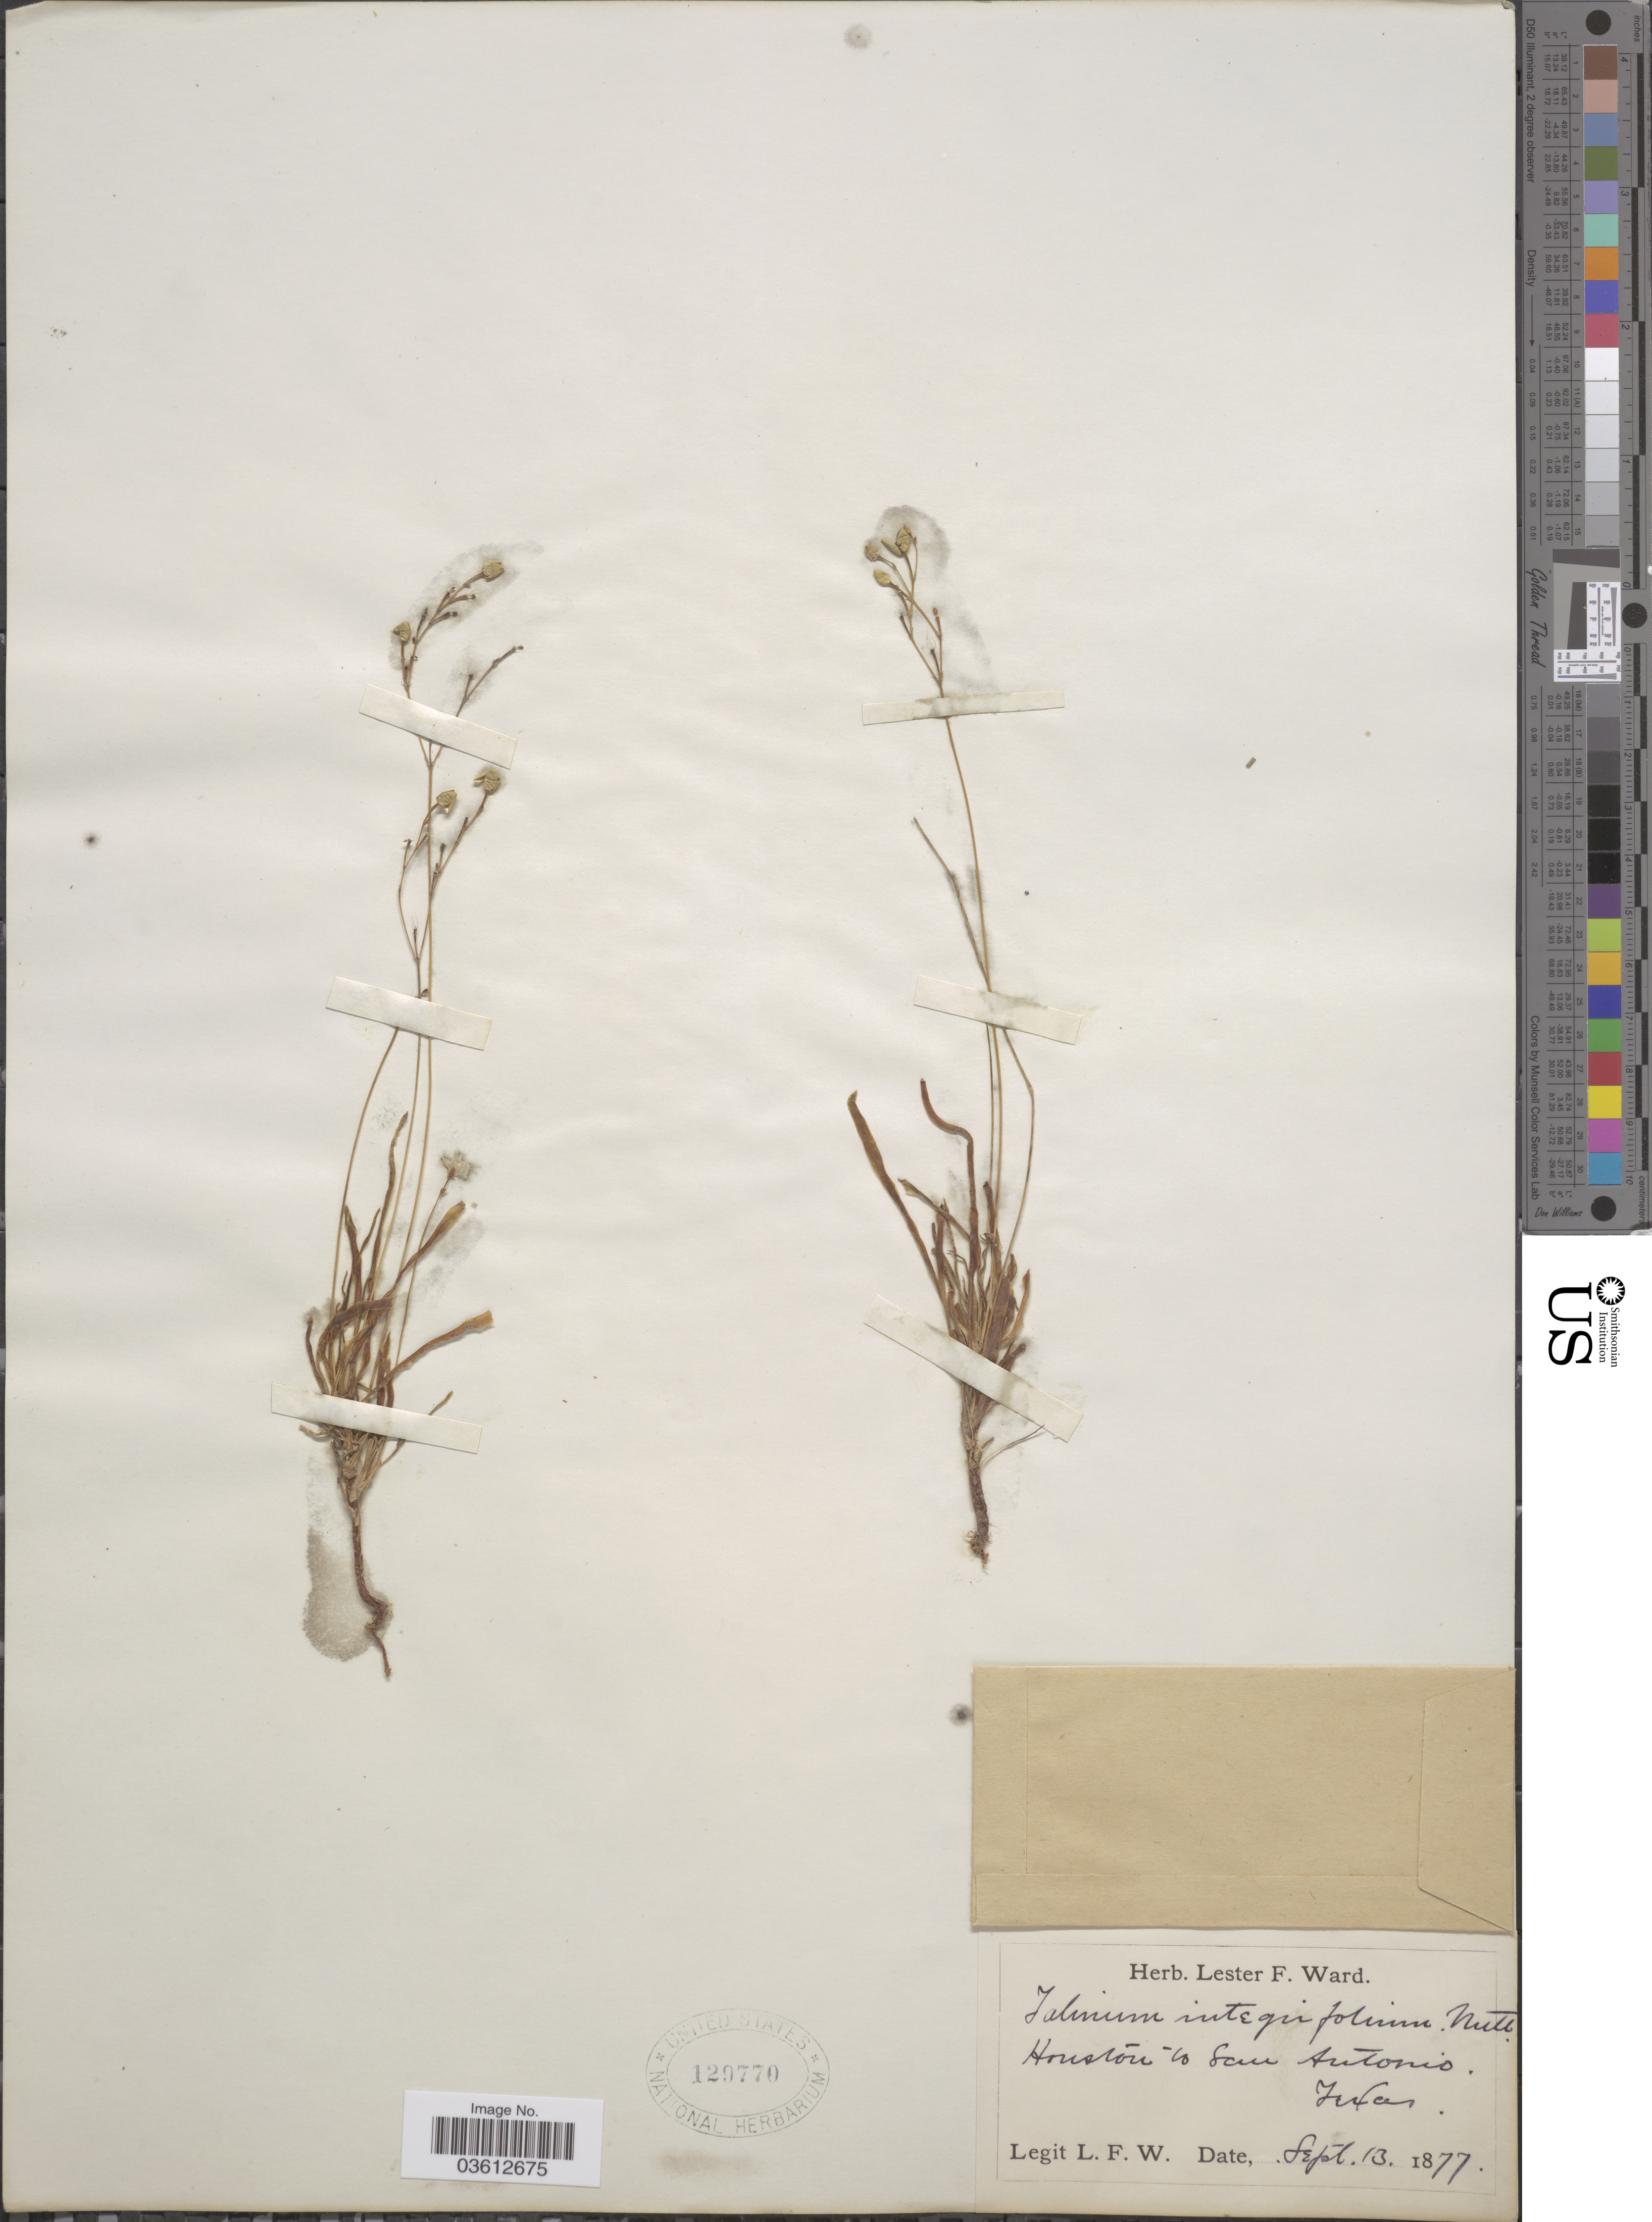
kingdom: Plantae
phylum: Tracheophyta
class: Magnoliopsida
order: Caryophyllales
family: Talinaceae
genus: Talinum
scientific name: Talinum parviflorum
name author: Nutt.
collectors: L. F. Ward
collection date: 1877-09-13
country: United States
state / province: Texas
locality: Houston to San Antonio.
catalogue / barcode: US 129770